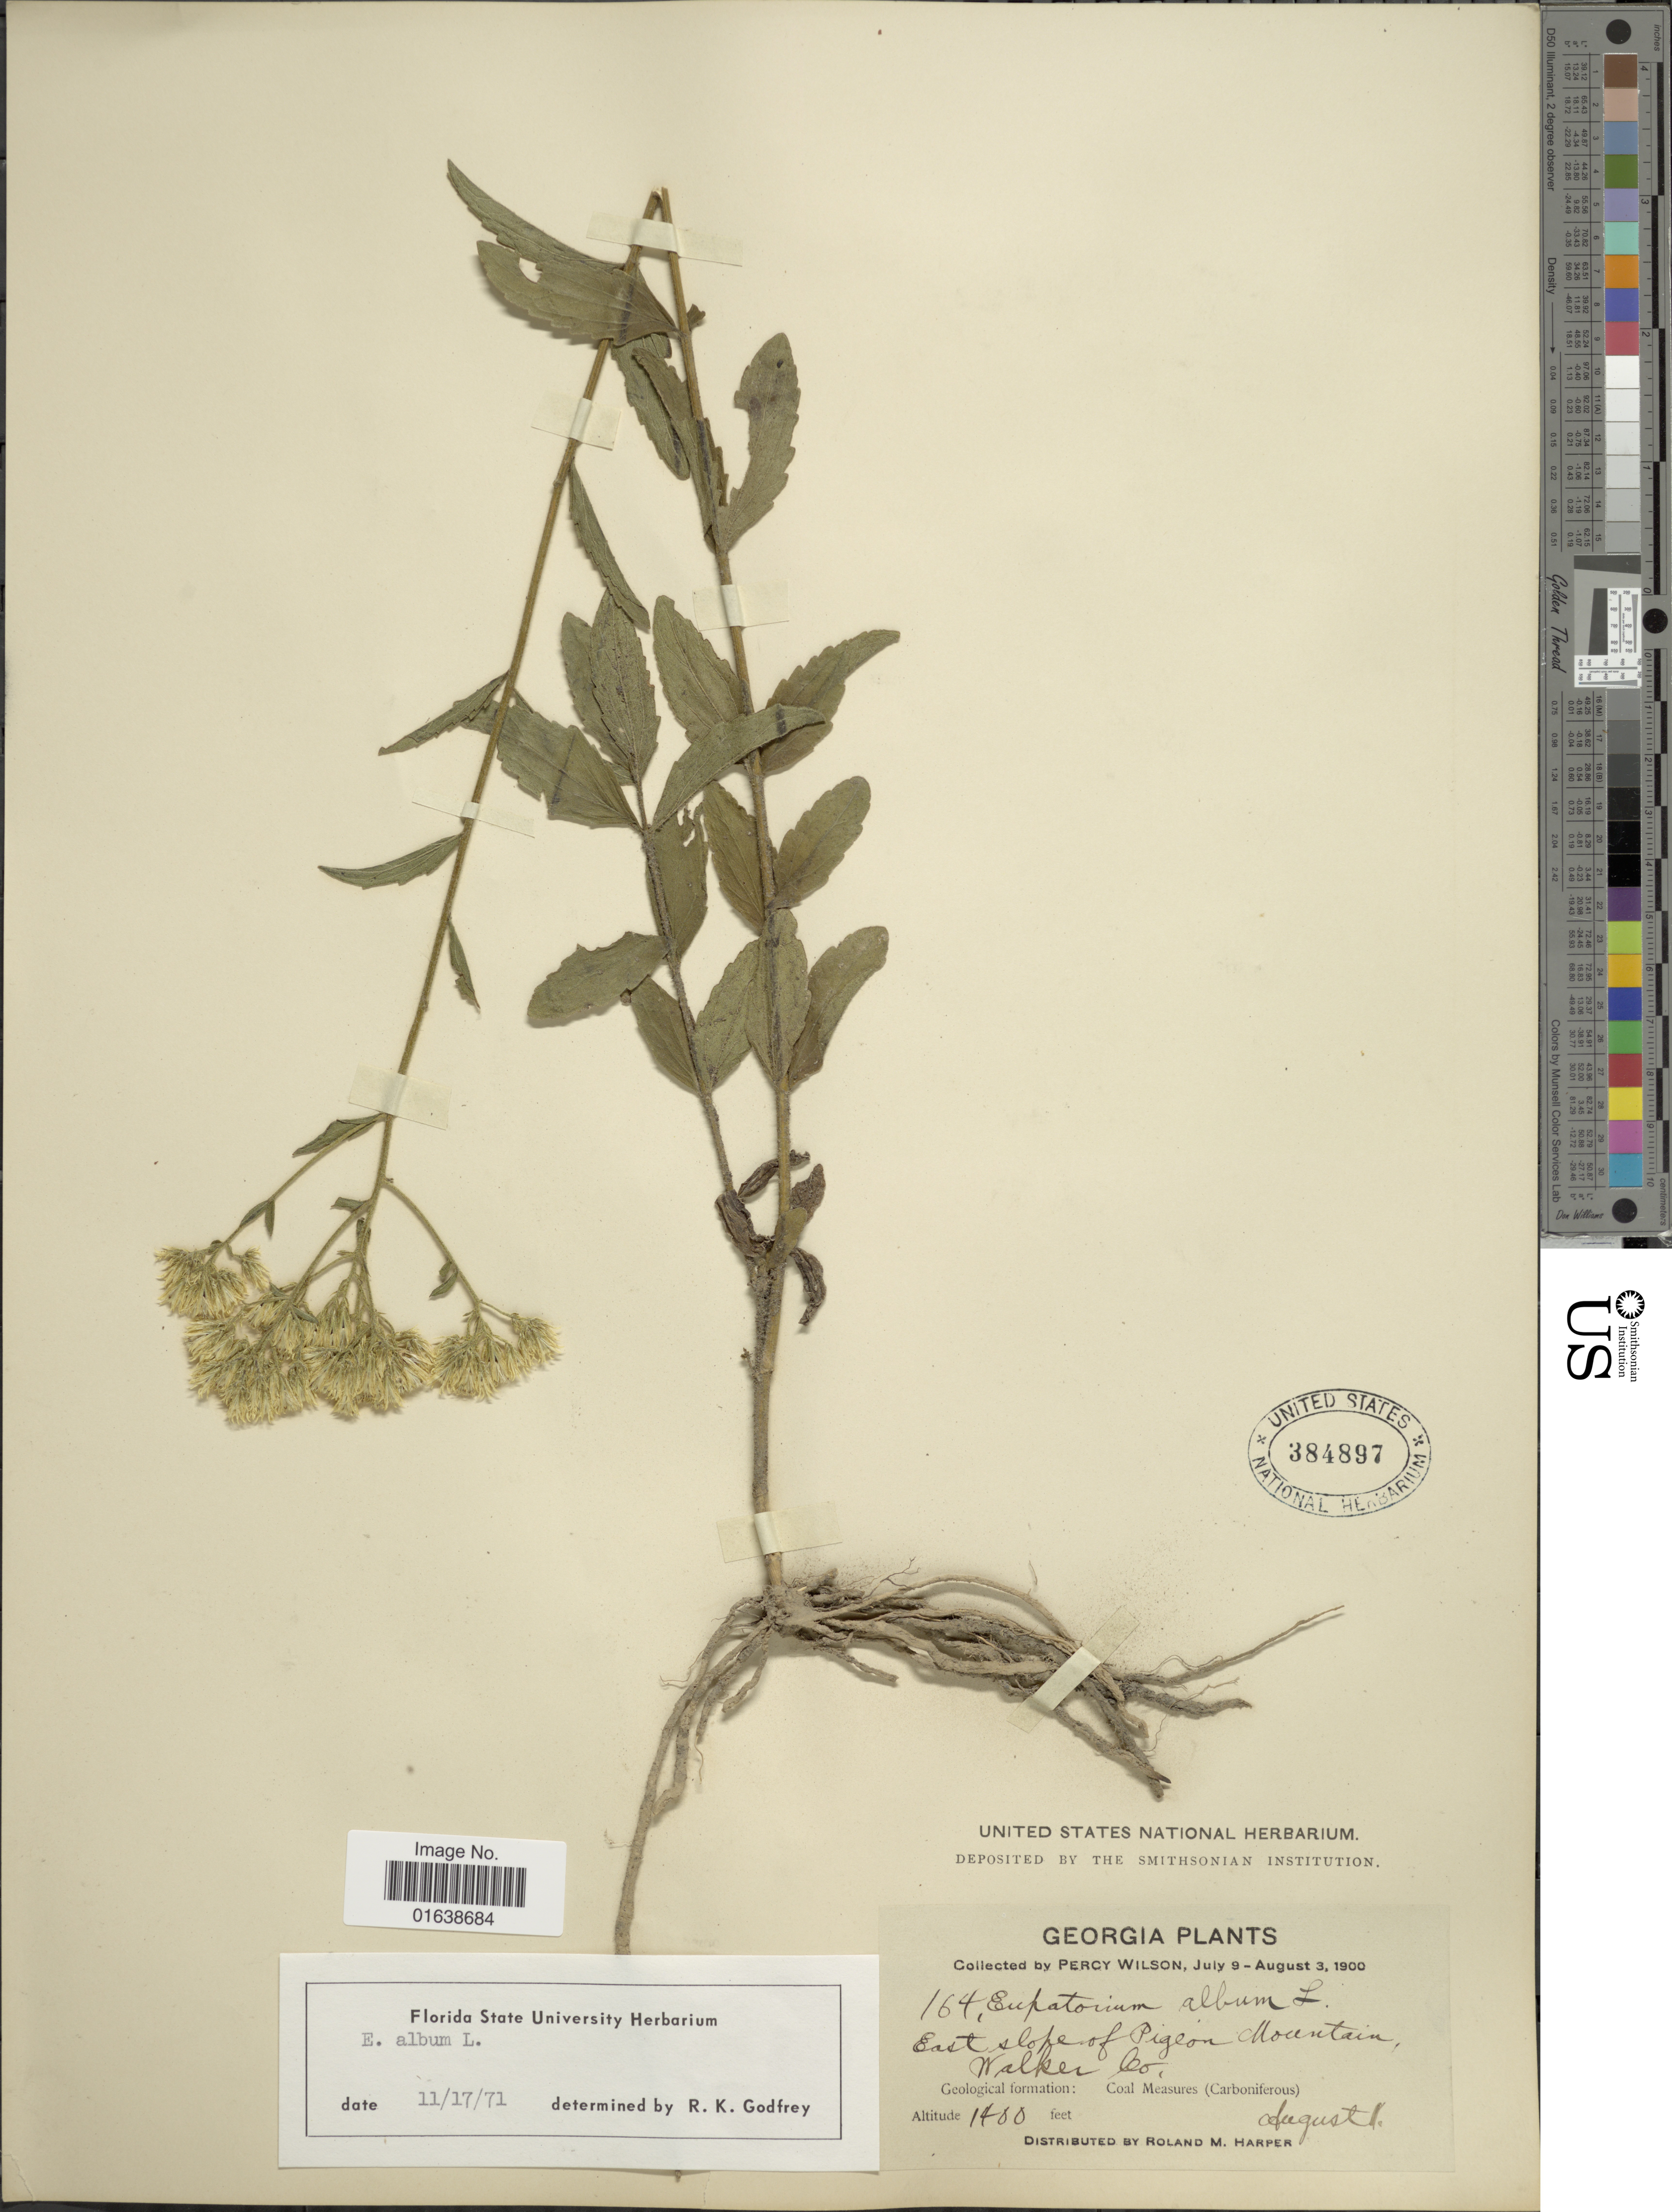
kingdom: Plantae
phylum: Tracheophyta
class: Magnoliopsida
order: Asterales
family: Asteraceae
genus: Eupatorium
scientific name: Eupatorium album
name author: L.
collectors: P. Wilson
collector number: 164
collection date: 1900-08-01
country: United States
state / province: Georgia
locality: Georgia. East slope of Pigeon Mountain, Walker Co.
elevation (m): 427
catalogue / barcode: US 384897